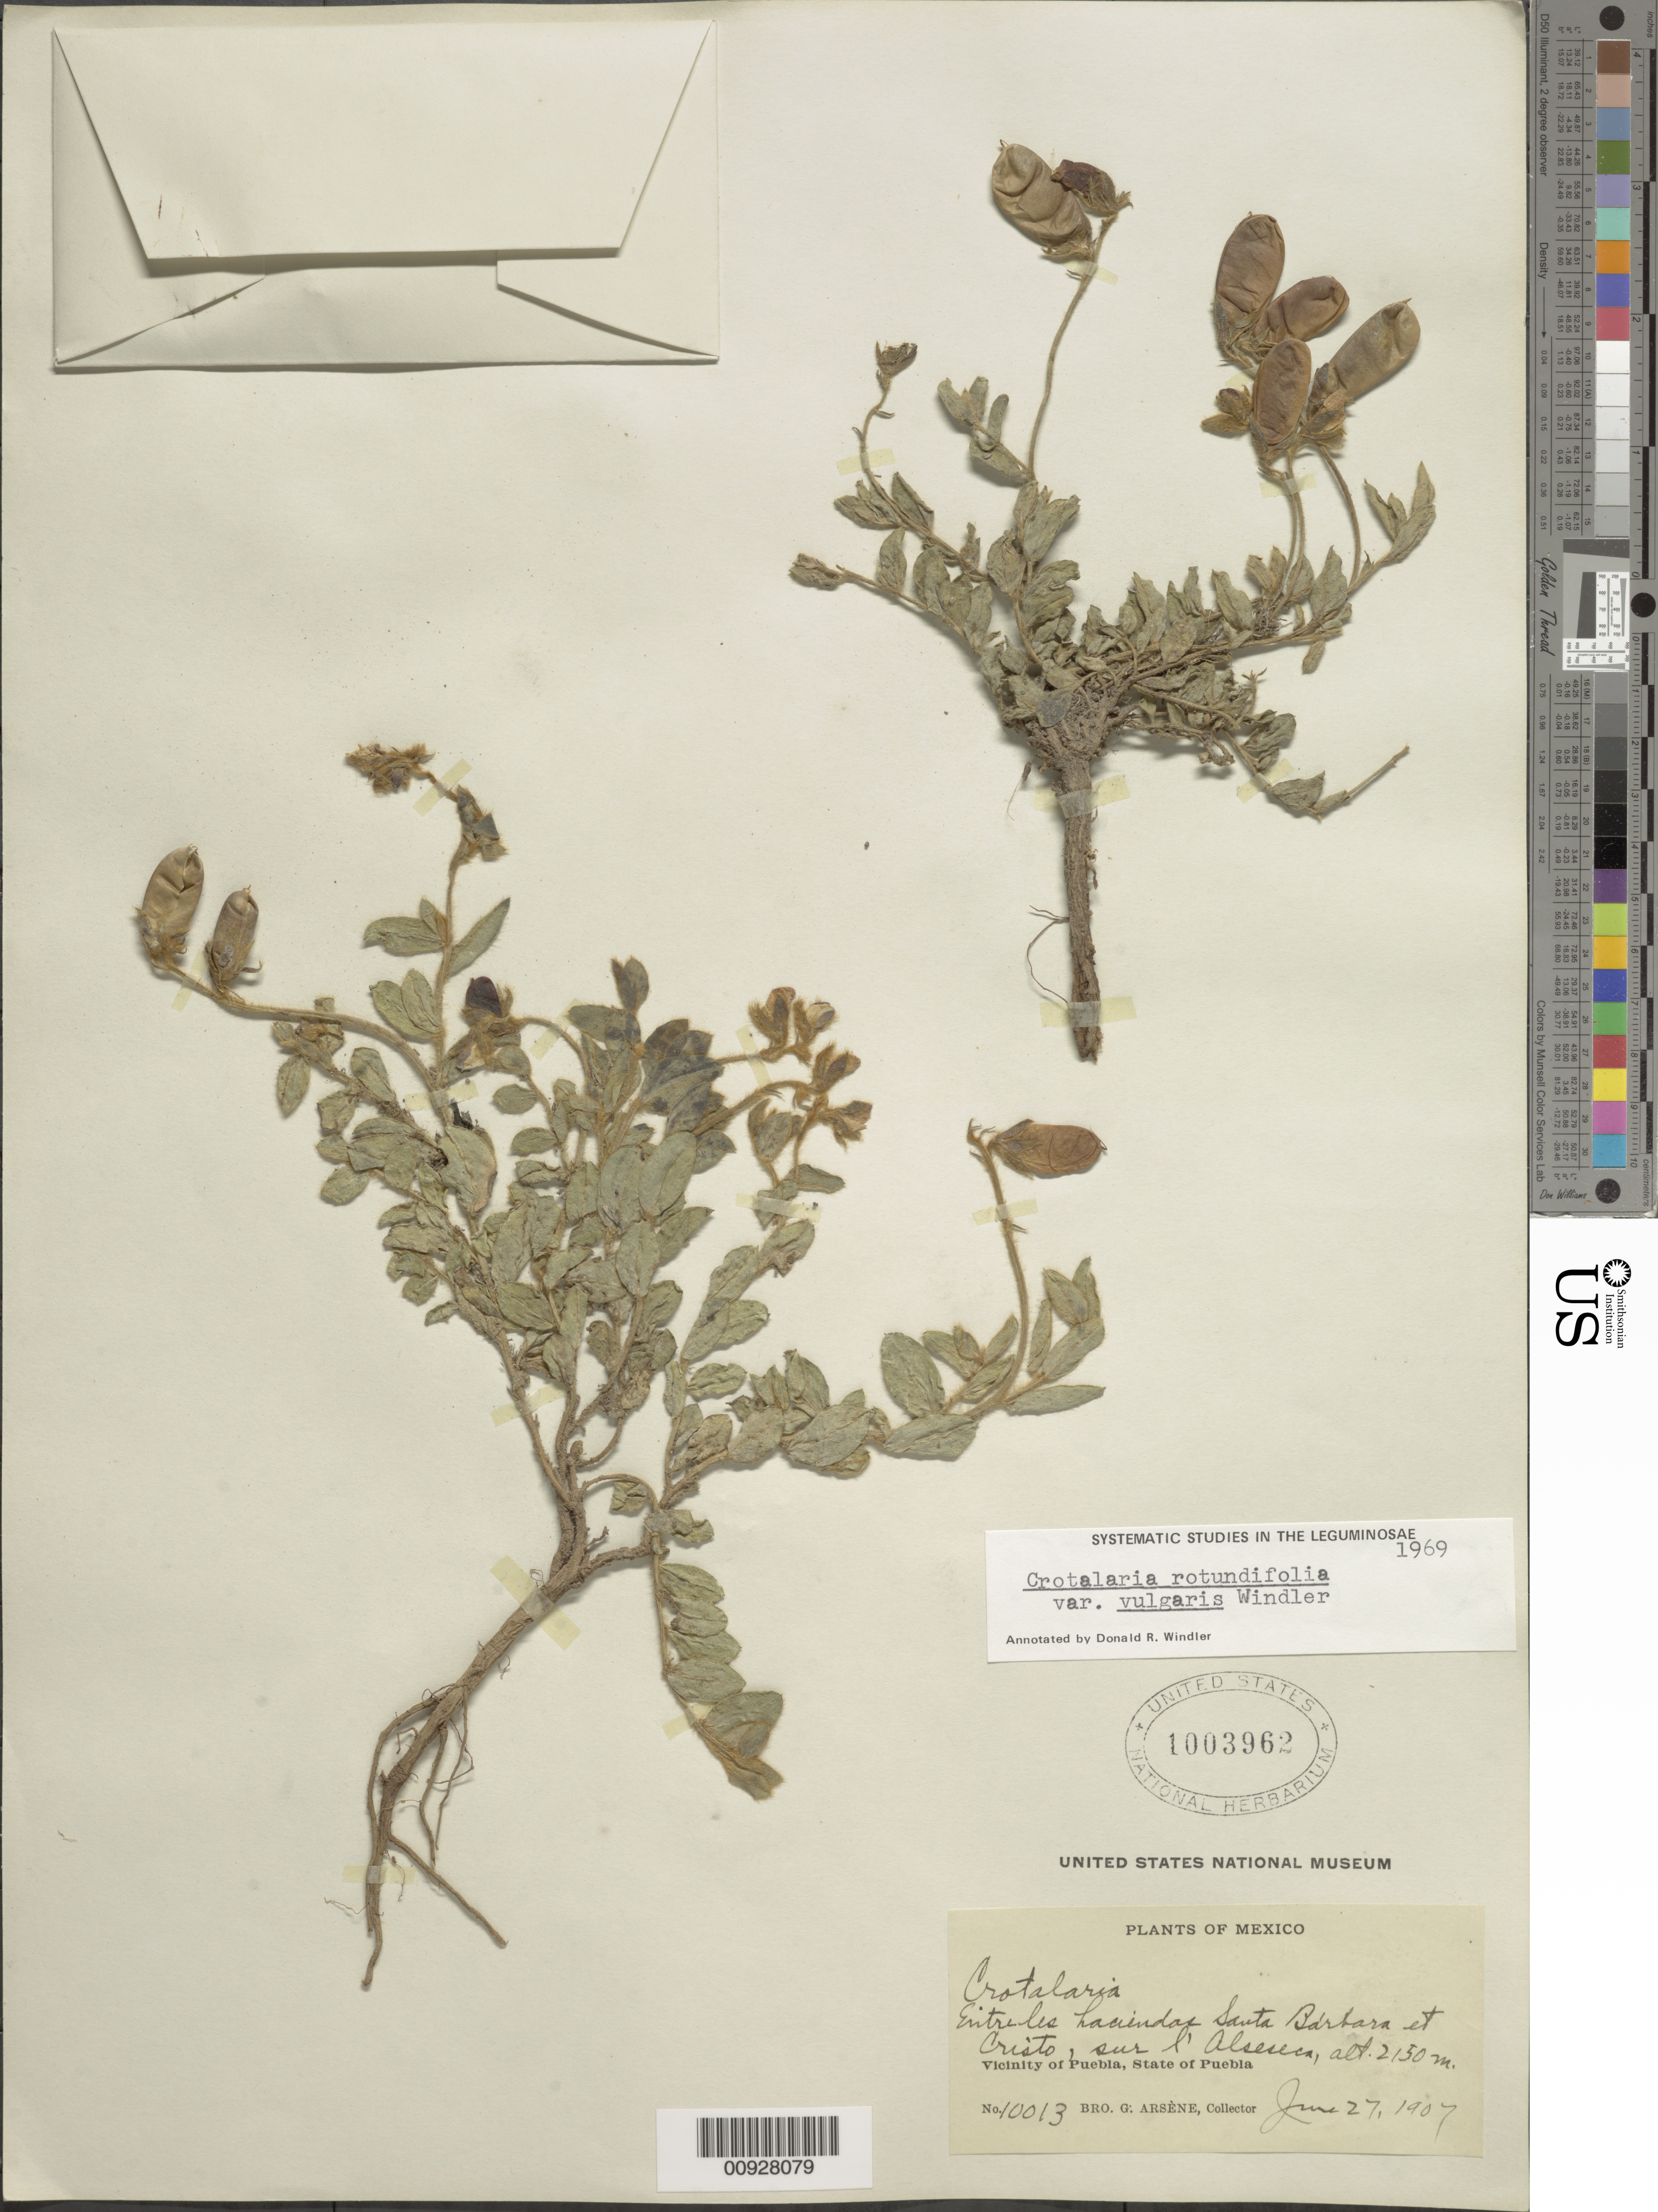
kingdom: Plantae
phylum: Tracheophyta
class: Magnoliopsida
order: Fabales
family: Fabaceae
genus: Crotalaria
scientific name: Crotalaria rotundifolia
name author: Walter ex J.F. Gmel.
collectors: Bro. G. Arsène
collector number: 10013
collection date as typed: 27 Jun 1907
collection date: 1907-06-27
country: Mexico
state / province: Puebla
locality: Entre les haciendas Santa Bárbara et Cristo, sur l'Alseseca. Vicinity of Puebla, State of Puebla.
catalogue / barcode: US 1003962